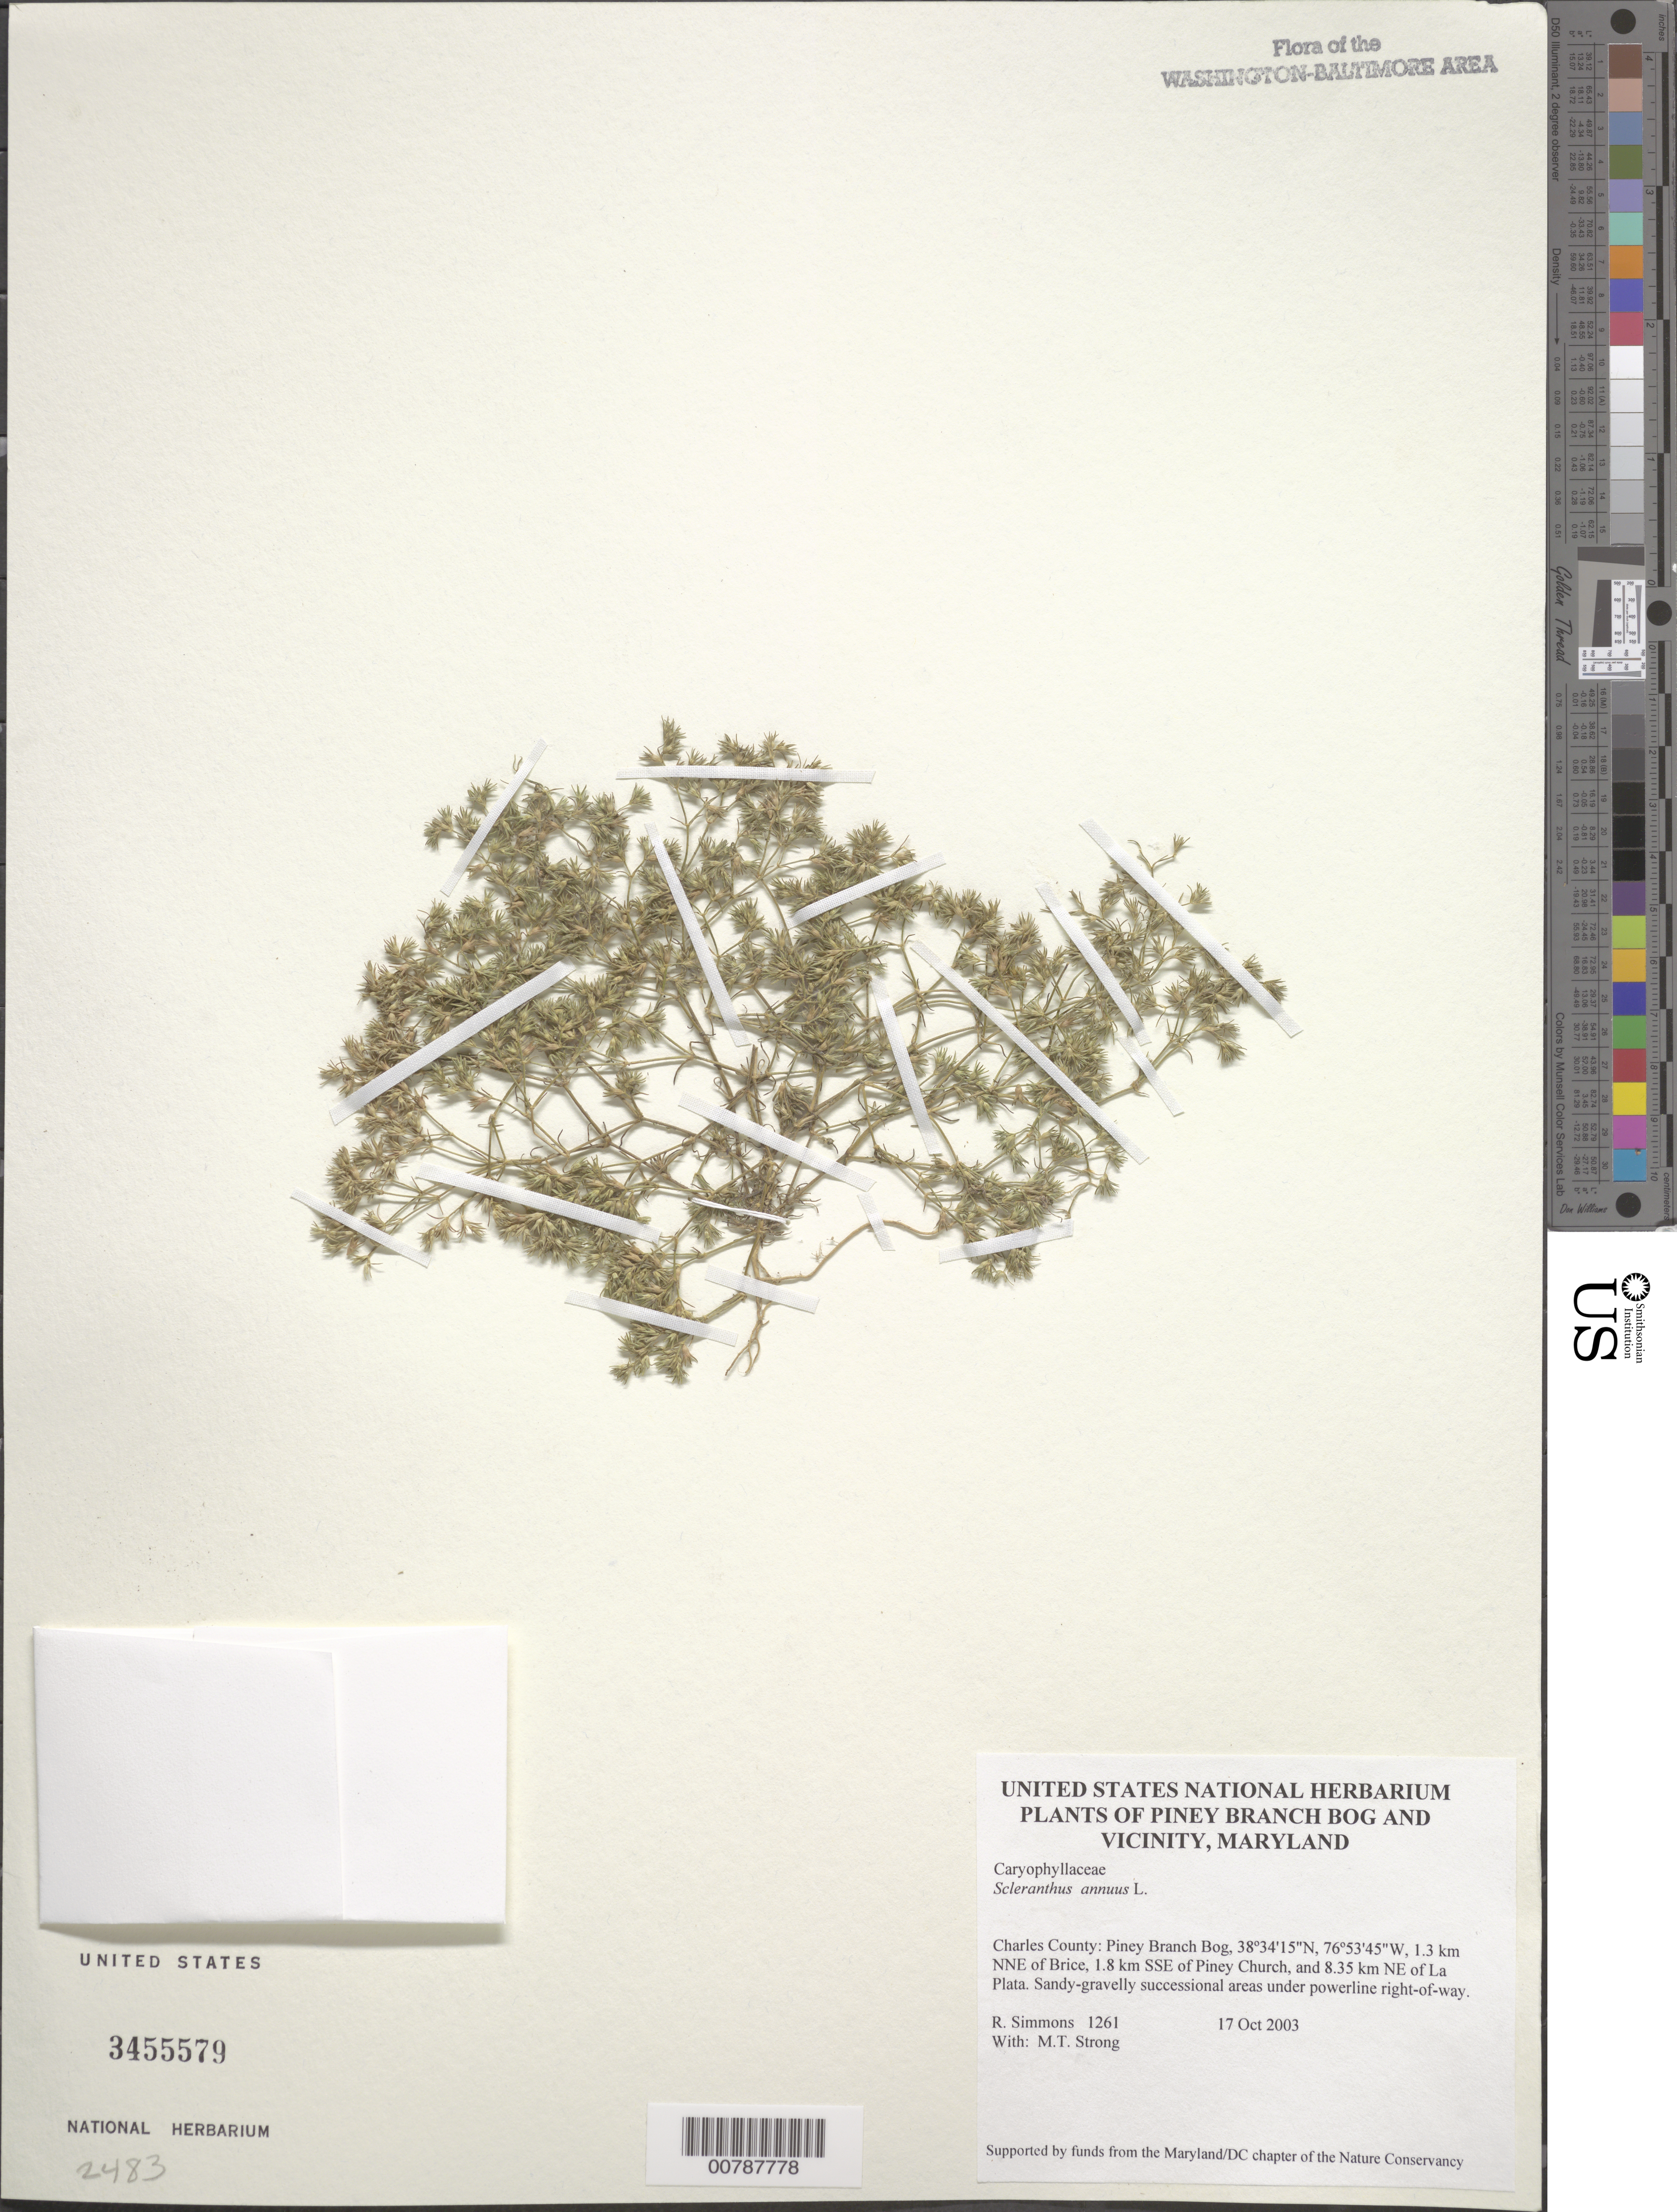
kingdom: Plantae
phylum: Tracheophyta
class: Magnoliopsida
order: Caryophyllales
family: Caryophyllaceae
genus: Scleranthus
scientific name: Scleranthus annuus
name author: L.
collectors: R. H. Simmons & M. T. Strong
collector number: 1261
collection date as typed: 17 October 2003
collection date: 2003-10-17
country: United States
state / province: Maryland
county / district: Charles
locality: Piney Branch Bog, 1.3 km NNE of Brice, 1.8 km SSE of Piney Church, and 8.35 km NE of La Plata.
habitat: Sandy-gravelly successional areas under powerline right-of-way.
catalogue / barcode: US 3455579